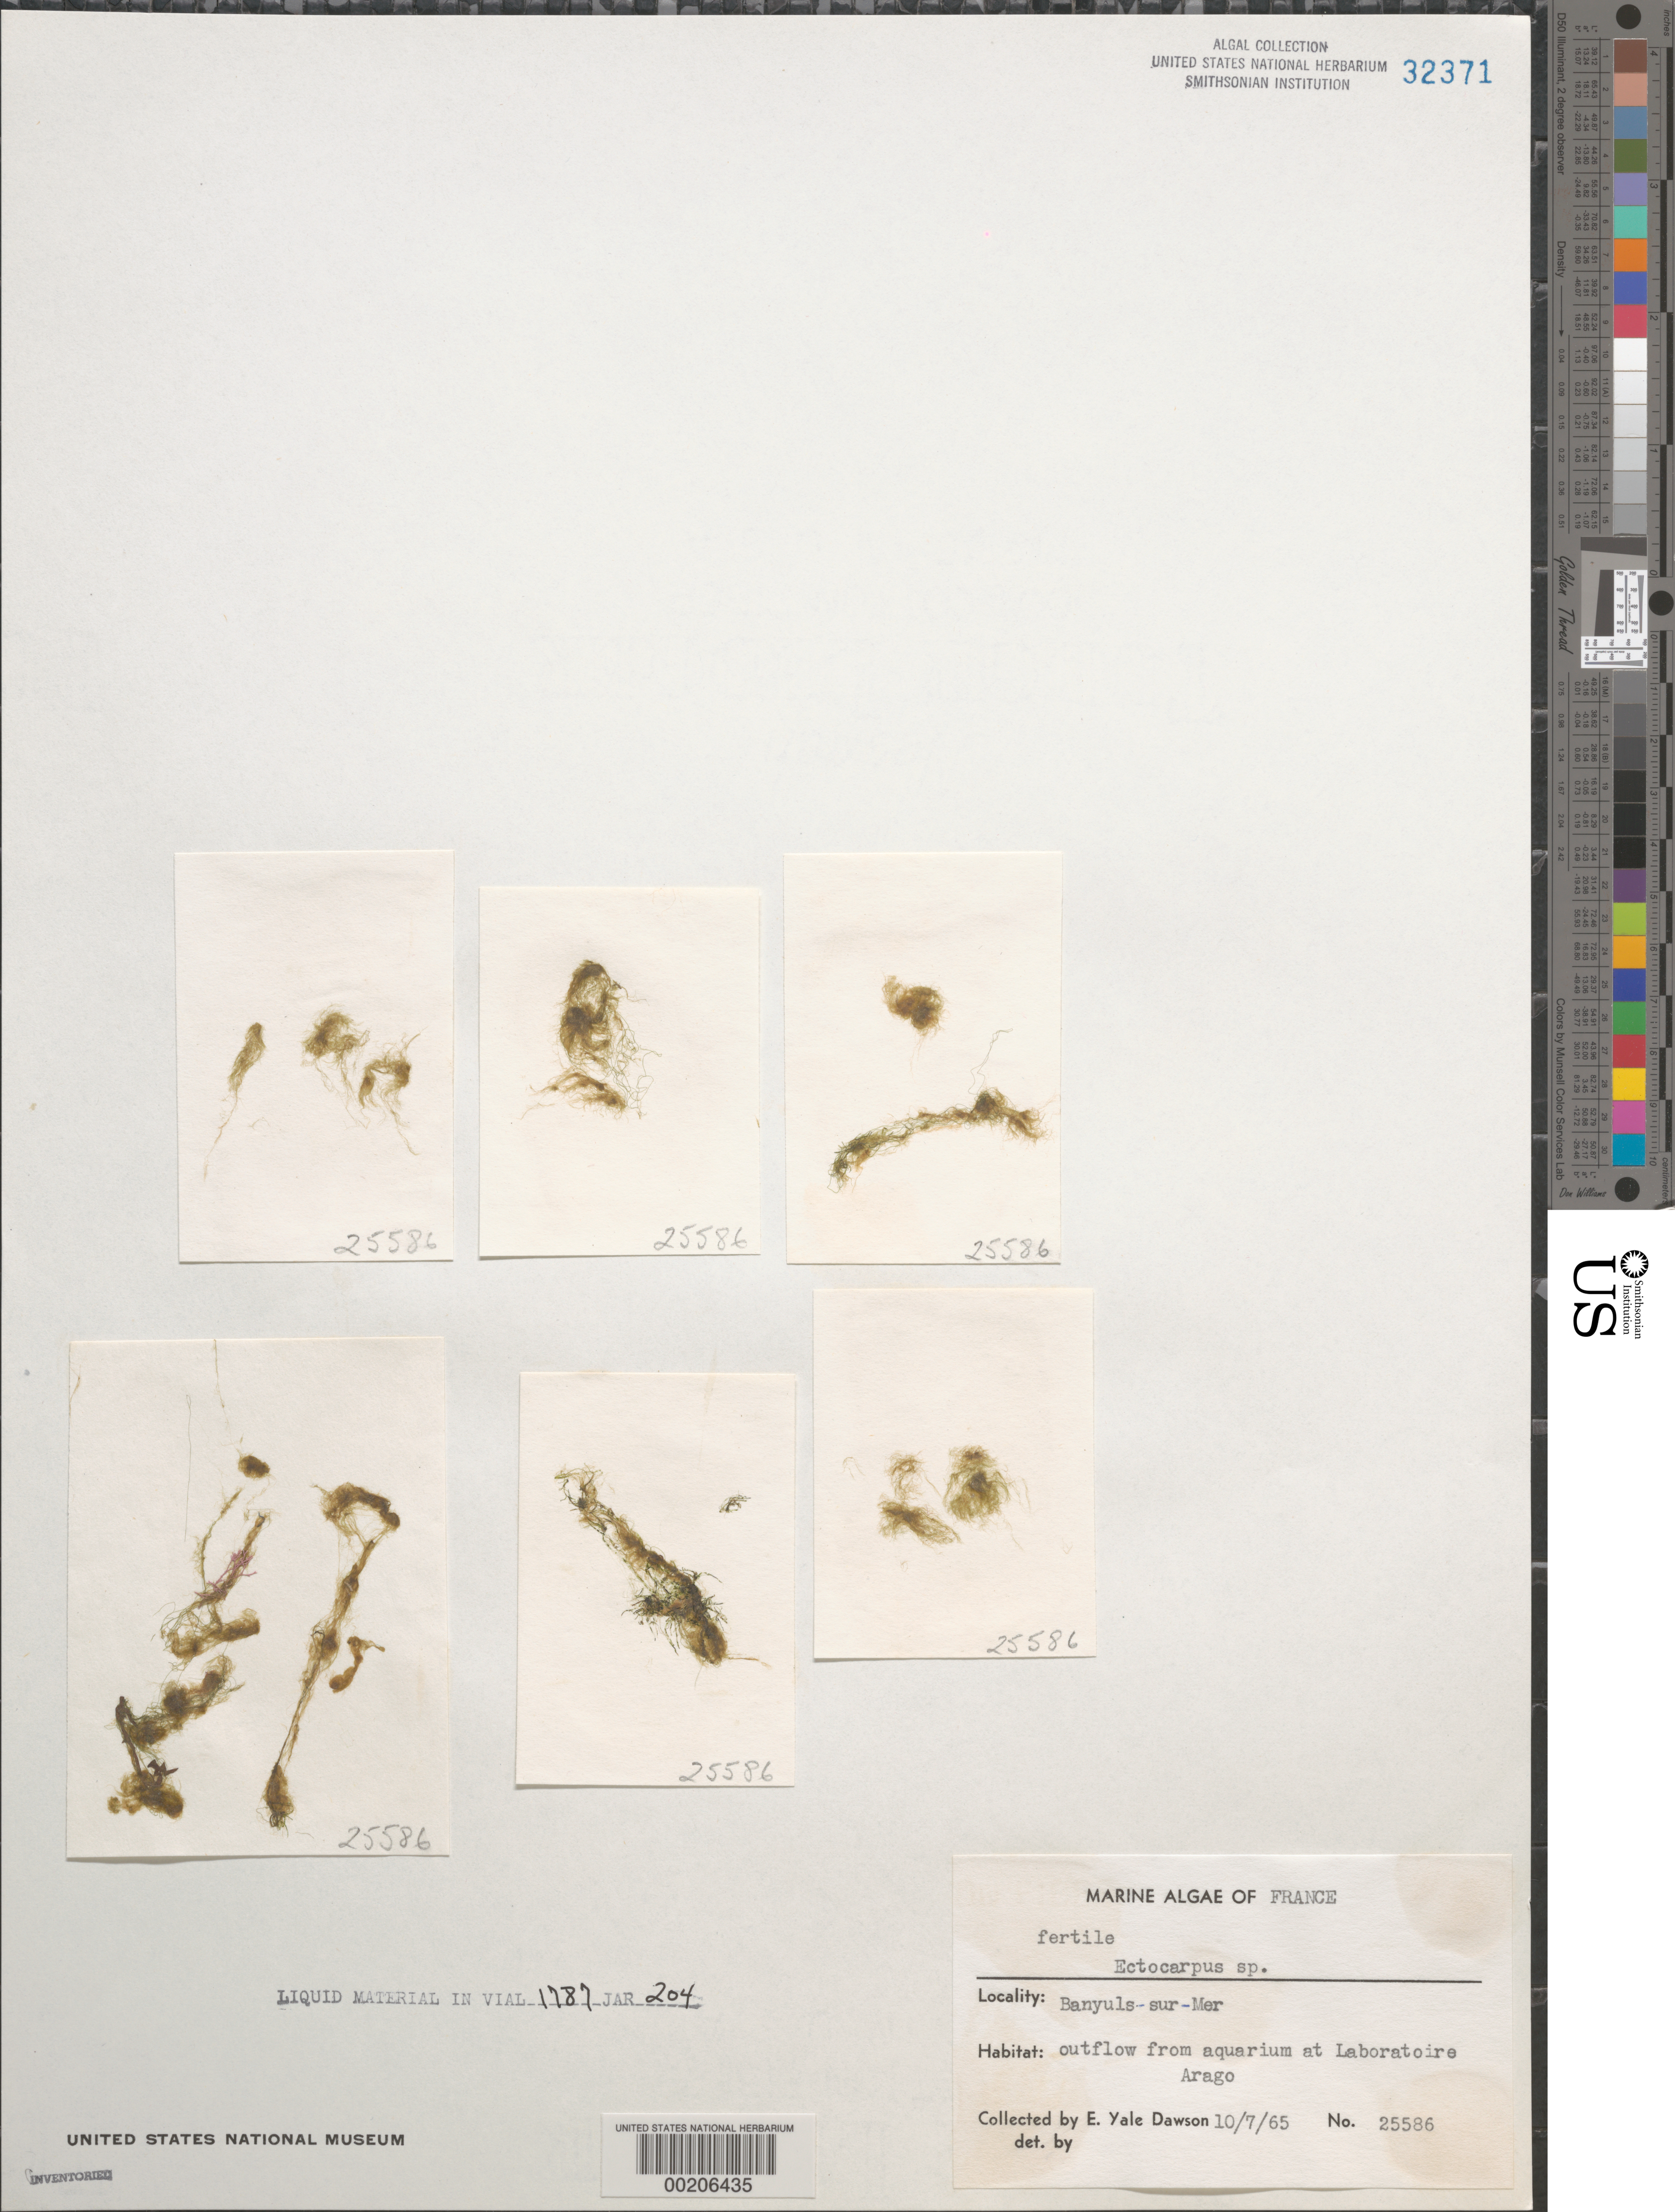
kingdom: Chromista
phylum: Ochrophyta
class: Phaeophyceae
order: Ectocarpales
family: Ectocarpaceae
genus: Ectocarpus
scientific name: Ectocarpus sp.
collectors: E. Y. Dawson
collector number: EYD 25586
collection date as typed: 07 Oct 1965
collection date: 1965-10-07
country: France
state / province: Occitanie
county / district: Pyrénées-Orientales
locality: Banyuls-sur-Mer, Laboratoire Arago outflow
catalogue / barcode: US 32371